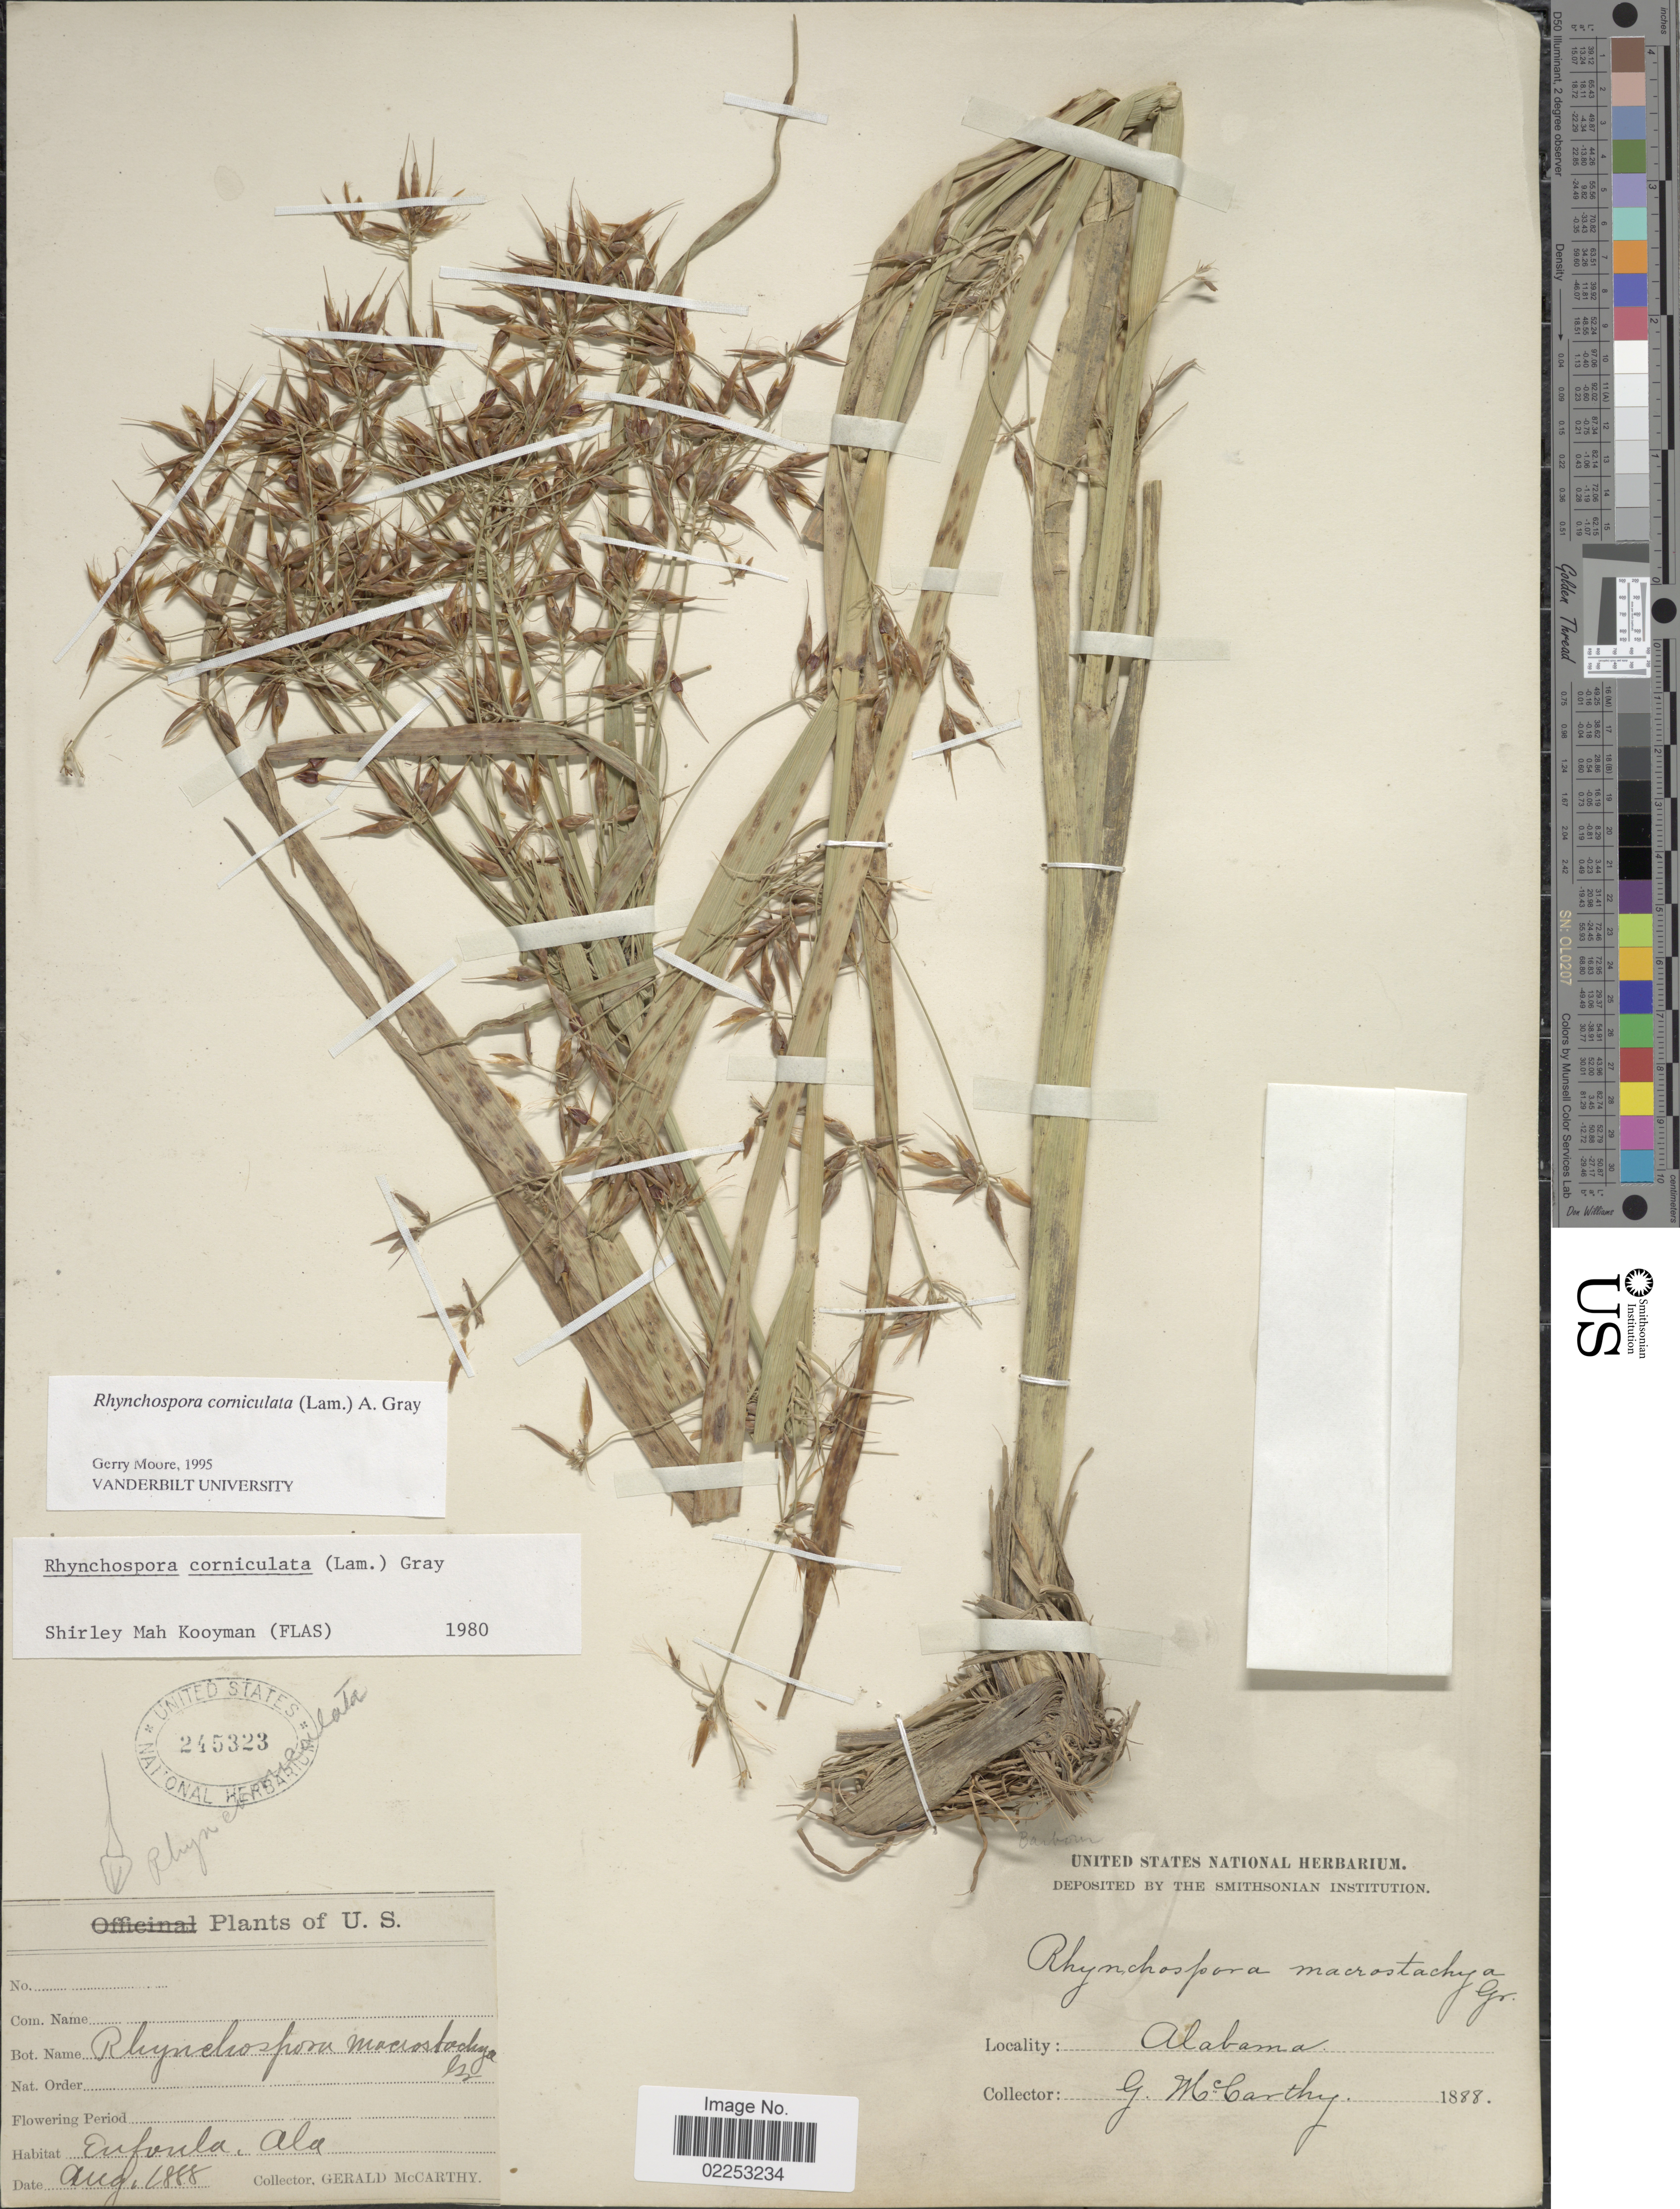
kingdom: Plantae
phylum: Tracheophyta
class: Liliopsida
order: Poales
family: Cyperaceae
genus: Rhynchospora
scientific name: Rhynchospora corniculata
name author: (Lam.) A. Gray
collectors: G. McCarthy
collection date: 1888-08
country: United States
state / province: Alabama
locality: Eufaula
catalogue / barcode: US 245323